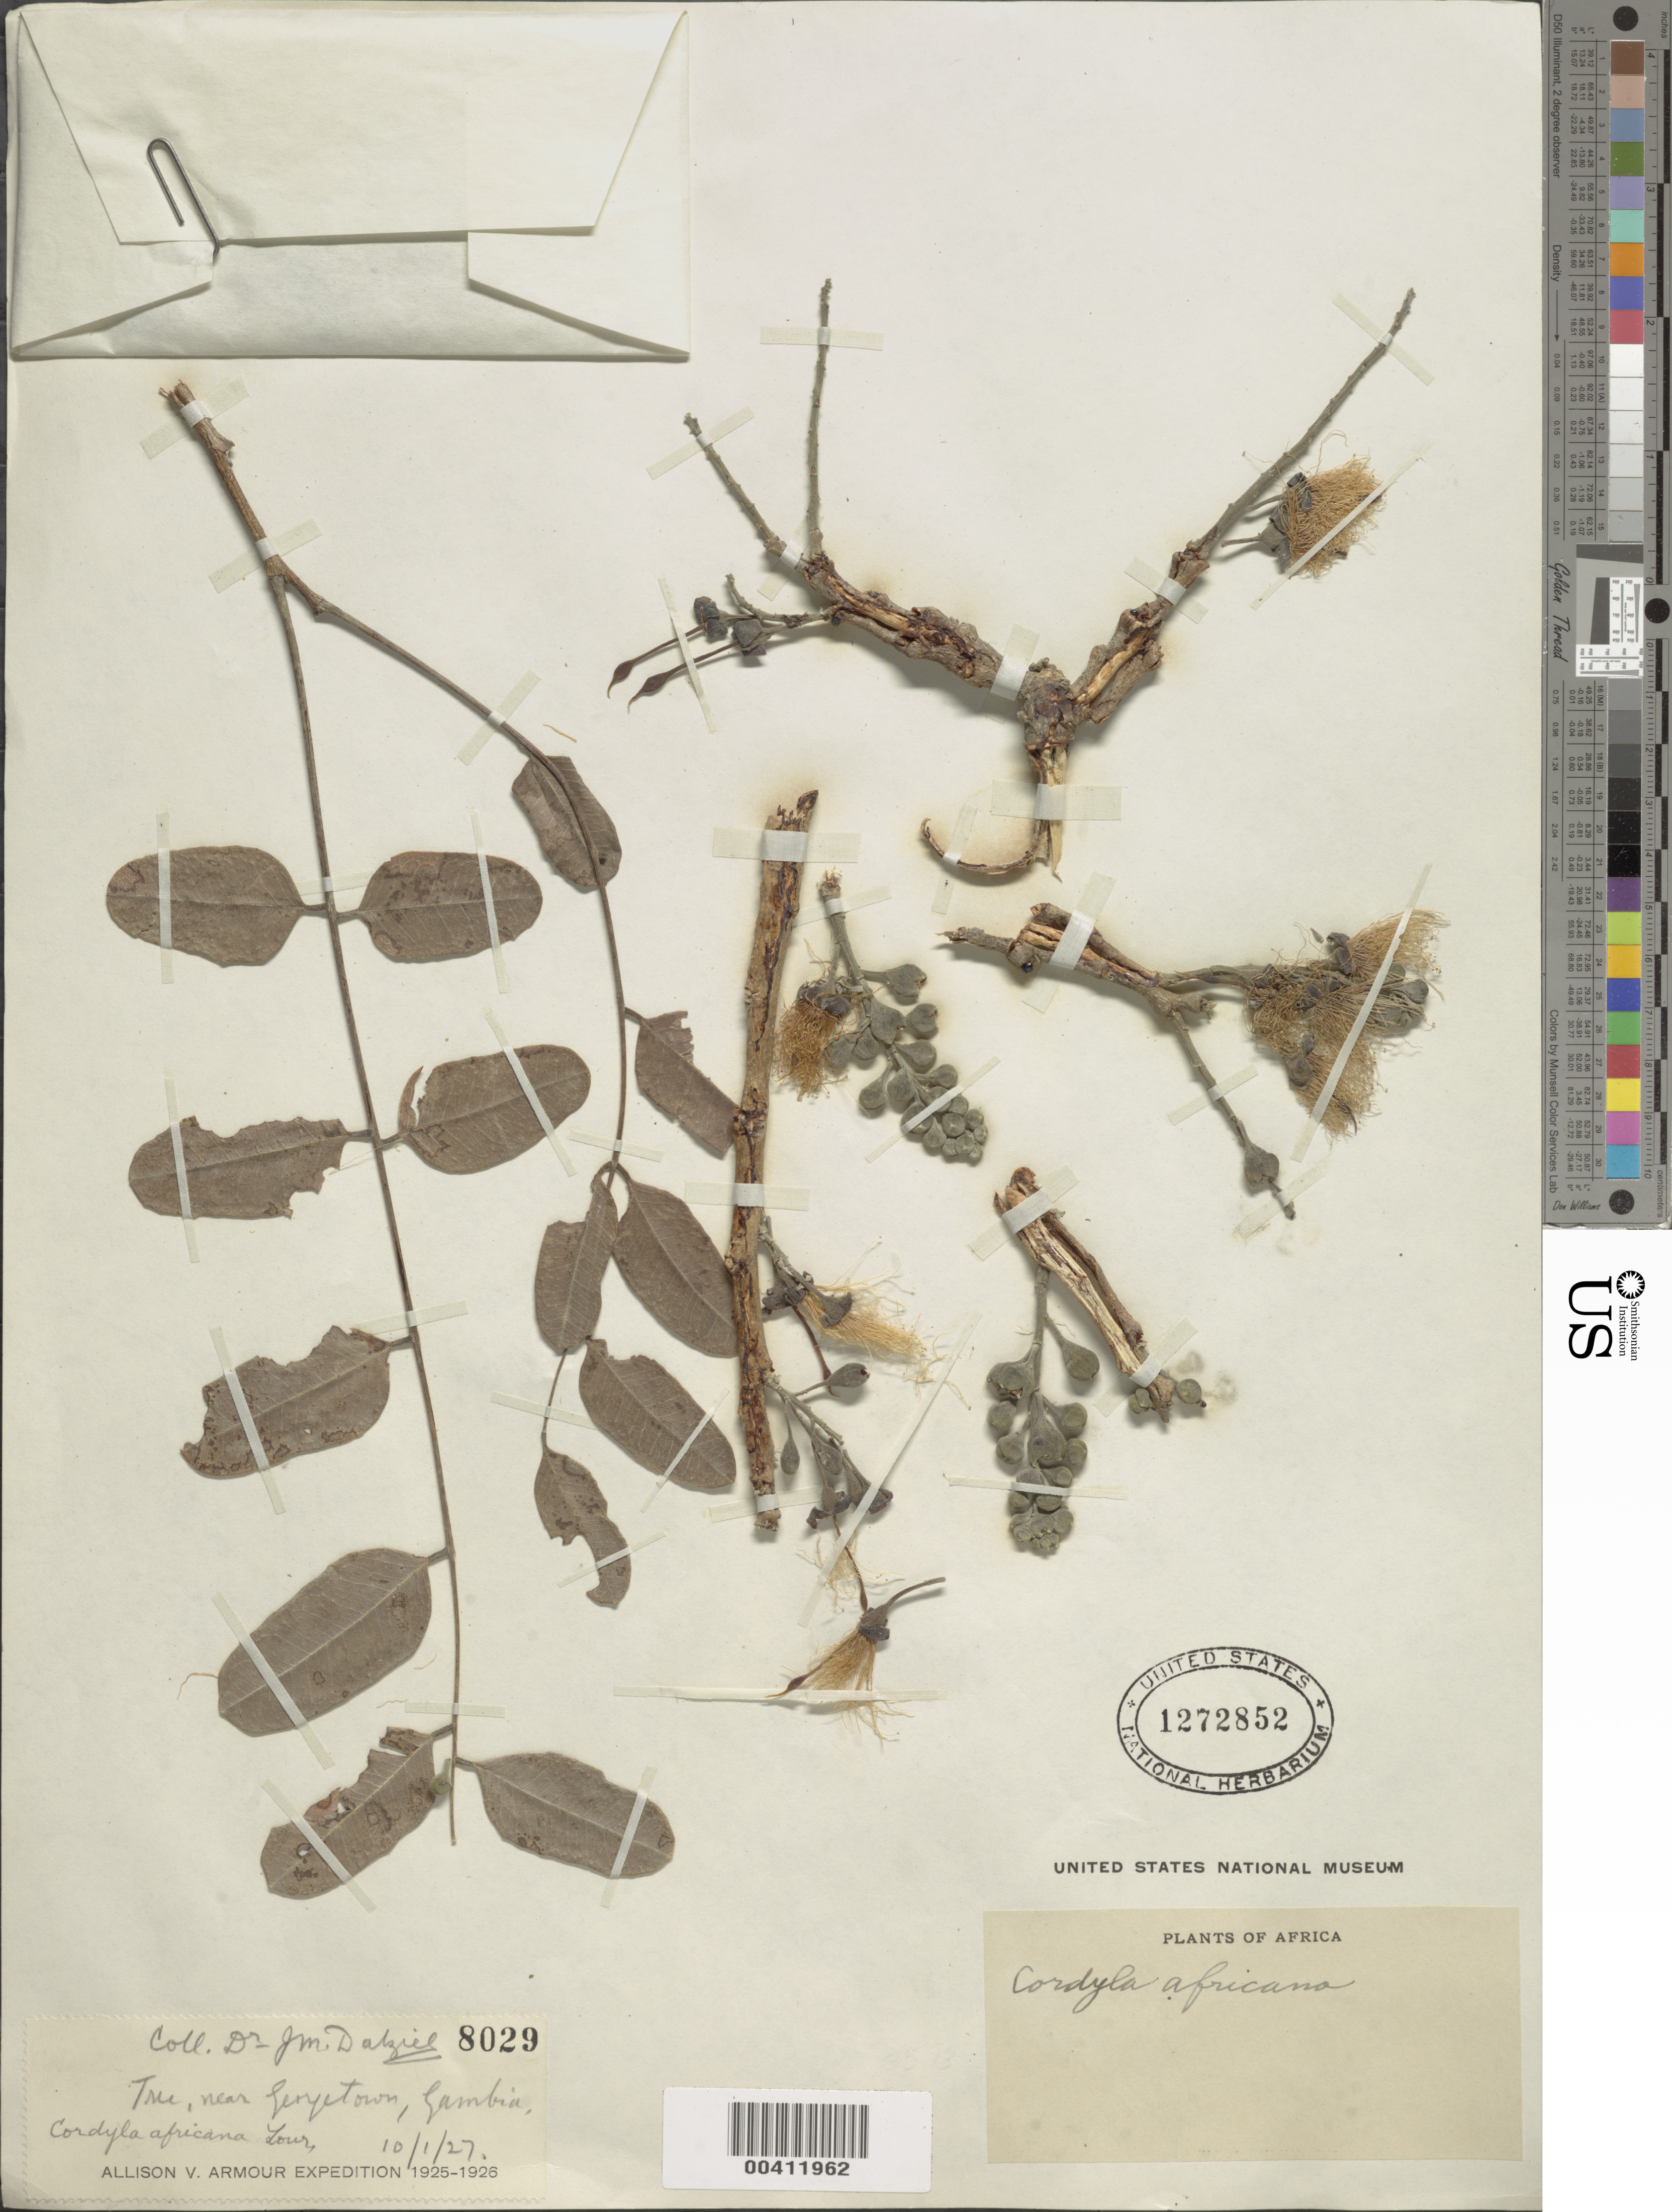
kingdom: Plantae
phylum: Tracheophyta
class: Magnoliopsida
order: Fabales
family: Fabaceae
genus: Cordyla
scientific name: Cordyla africana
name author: Lour.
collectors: J. Dalziel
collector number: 8029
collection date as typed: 10 Jan 1927 or 01 Oct 1927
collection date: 1927-01-10 or 1927-10-01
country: Gambia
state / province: Central River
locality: Maccarthy Island, Near georgetown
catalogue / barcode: US 1272852